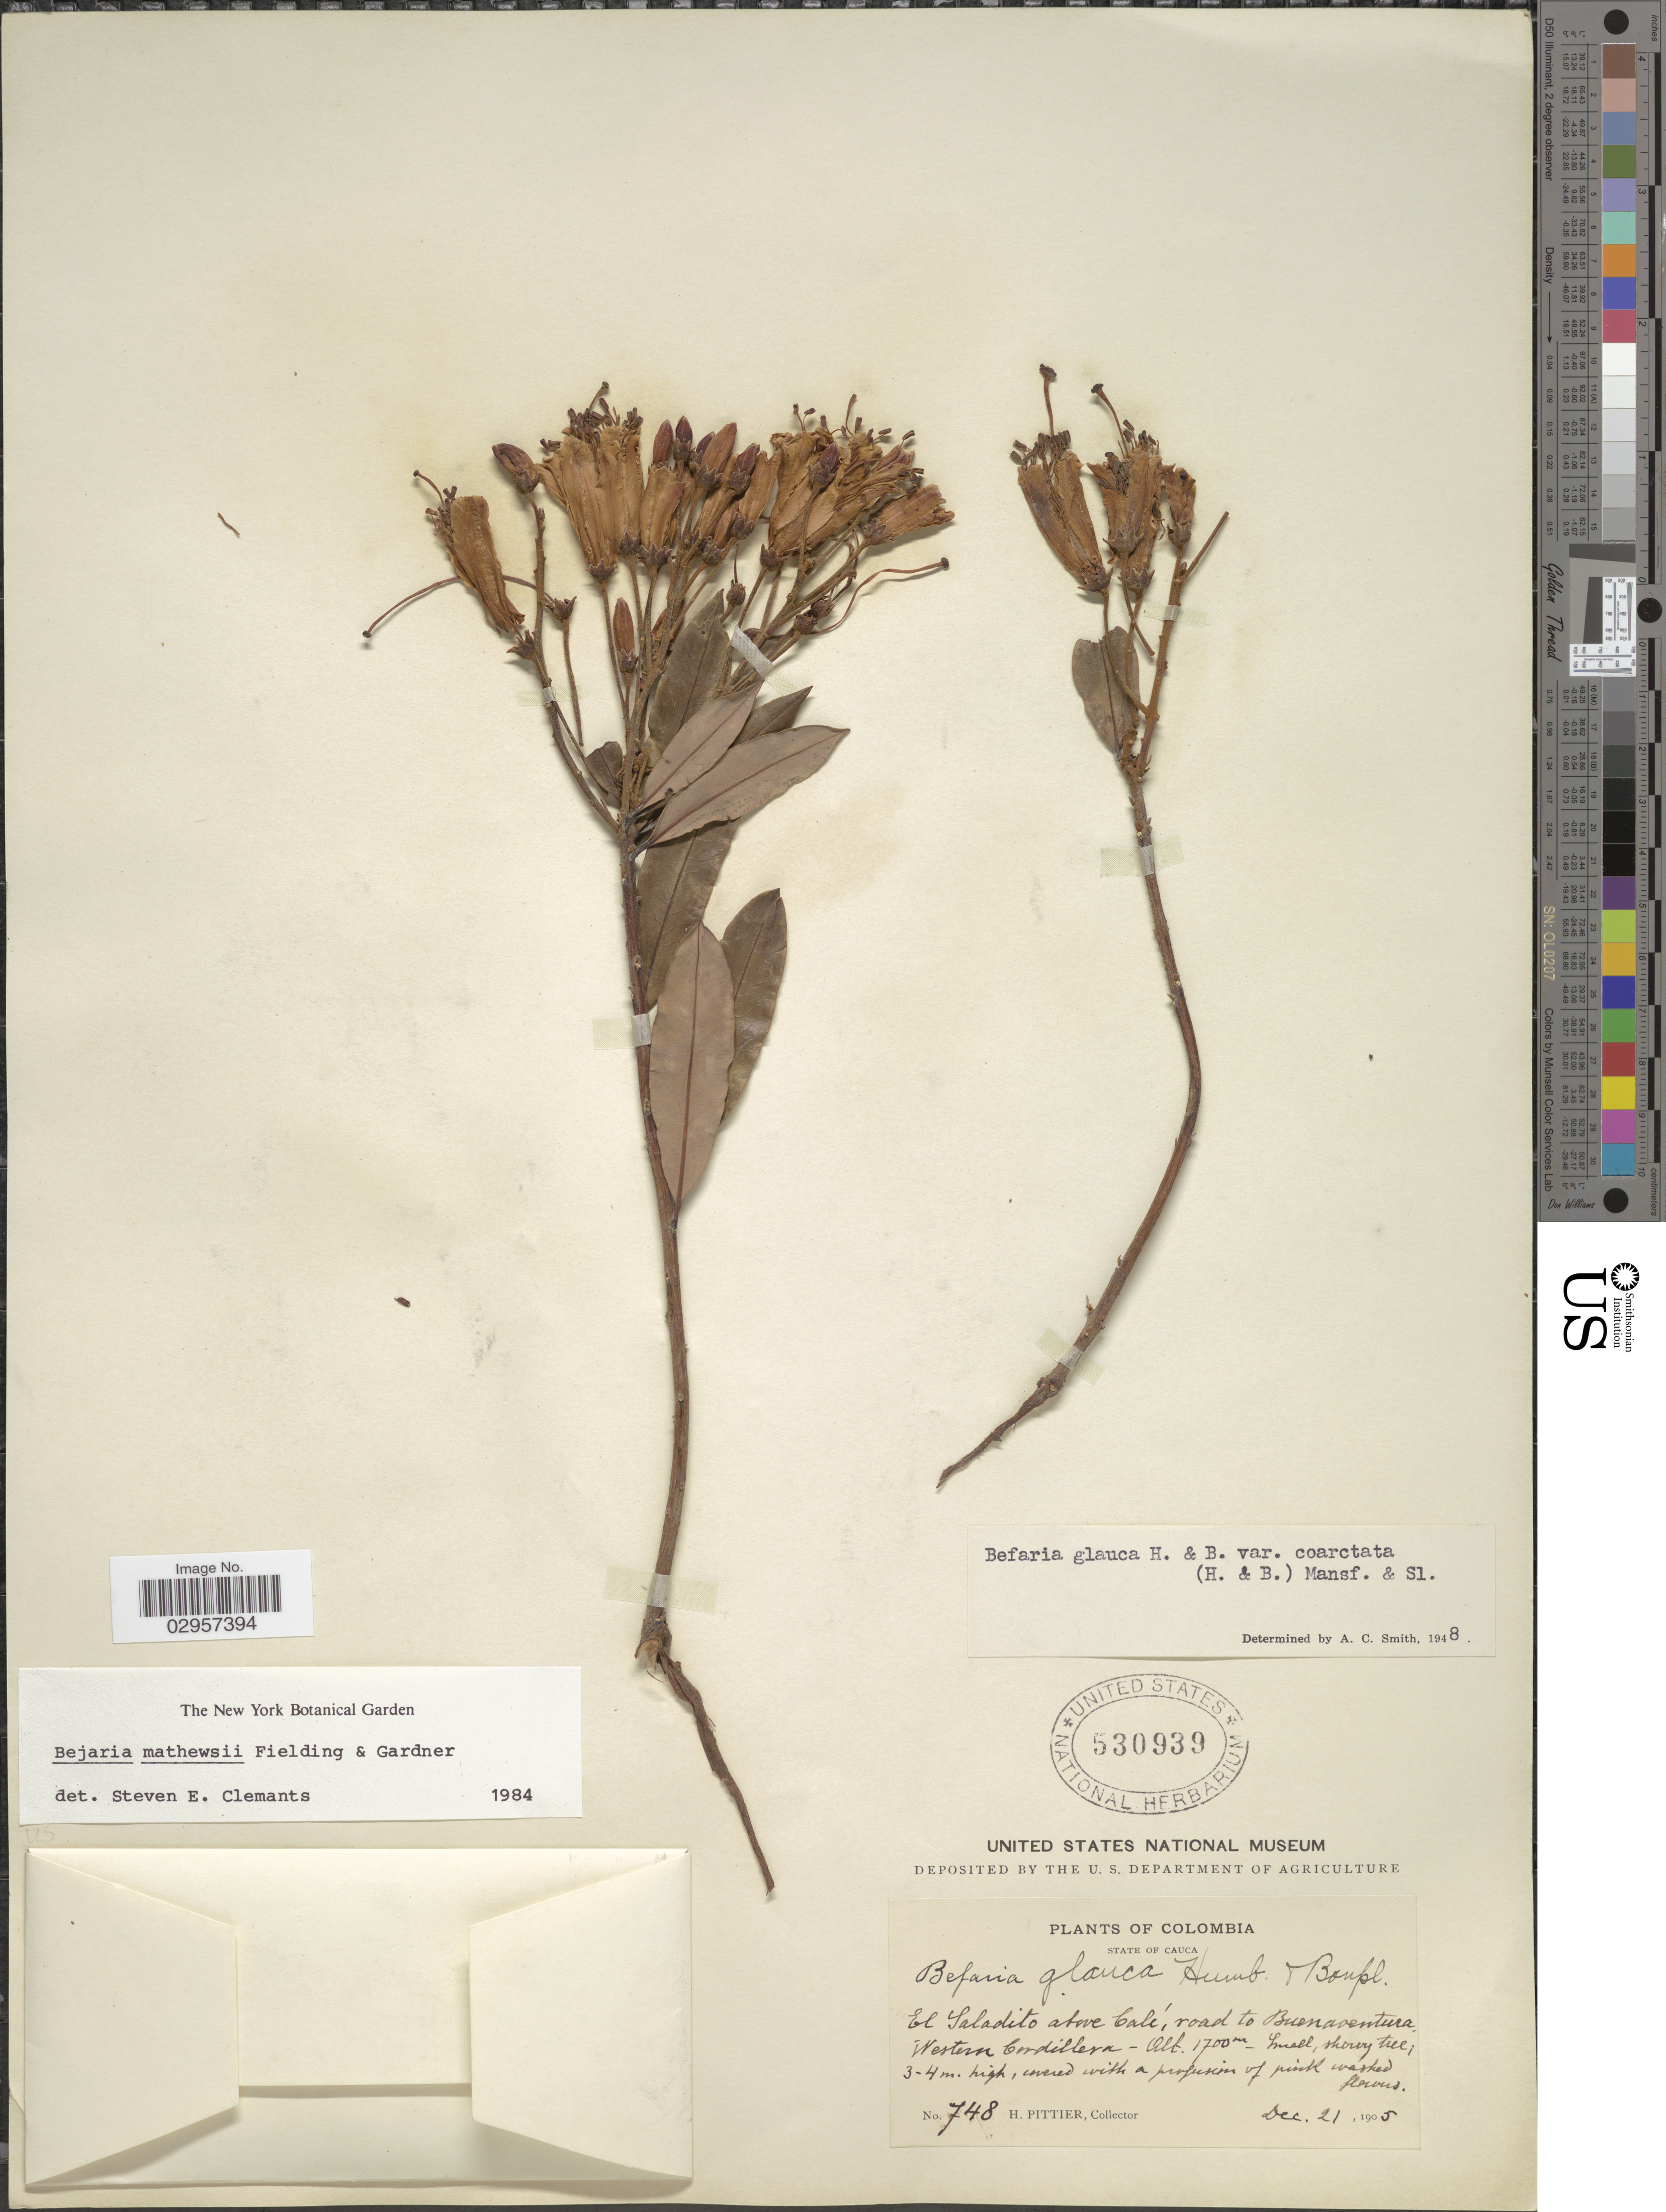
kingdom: Plantae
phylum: Tracheophyta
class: Magnoliopsida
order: Ericales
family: Ericaceae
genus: Bejaria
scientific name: Bejaria mathewsii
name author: Fielding & Gardner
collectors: H. F. Pittier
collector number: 748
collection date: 1905-12-21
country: Colombia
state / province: Cauca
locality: El Saladito above Calé, road to Buenaventura, Western Cordillera.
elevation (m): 1700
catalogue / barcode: US 530939